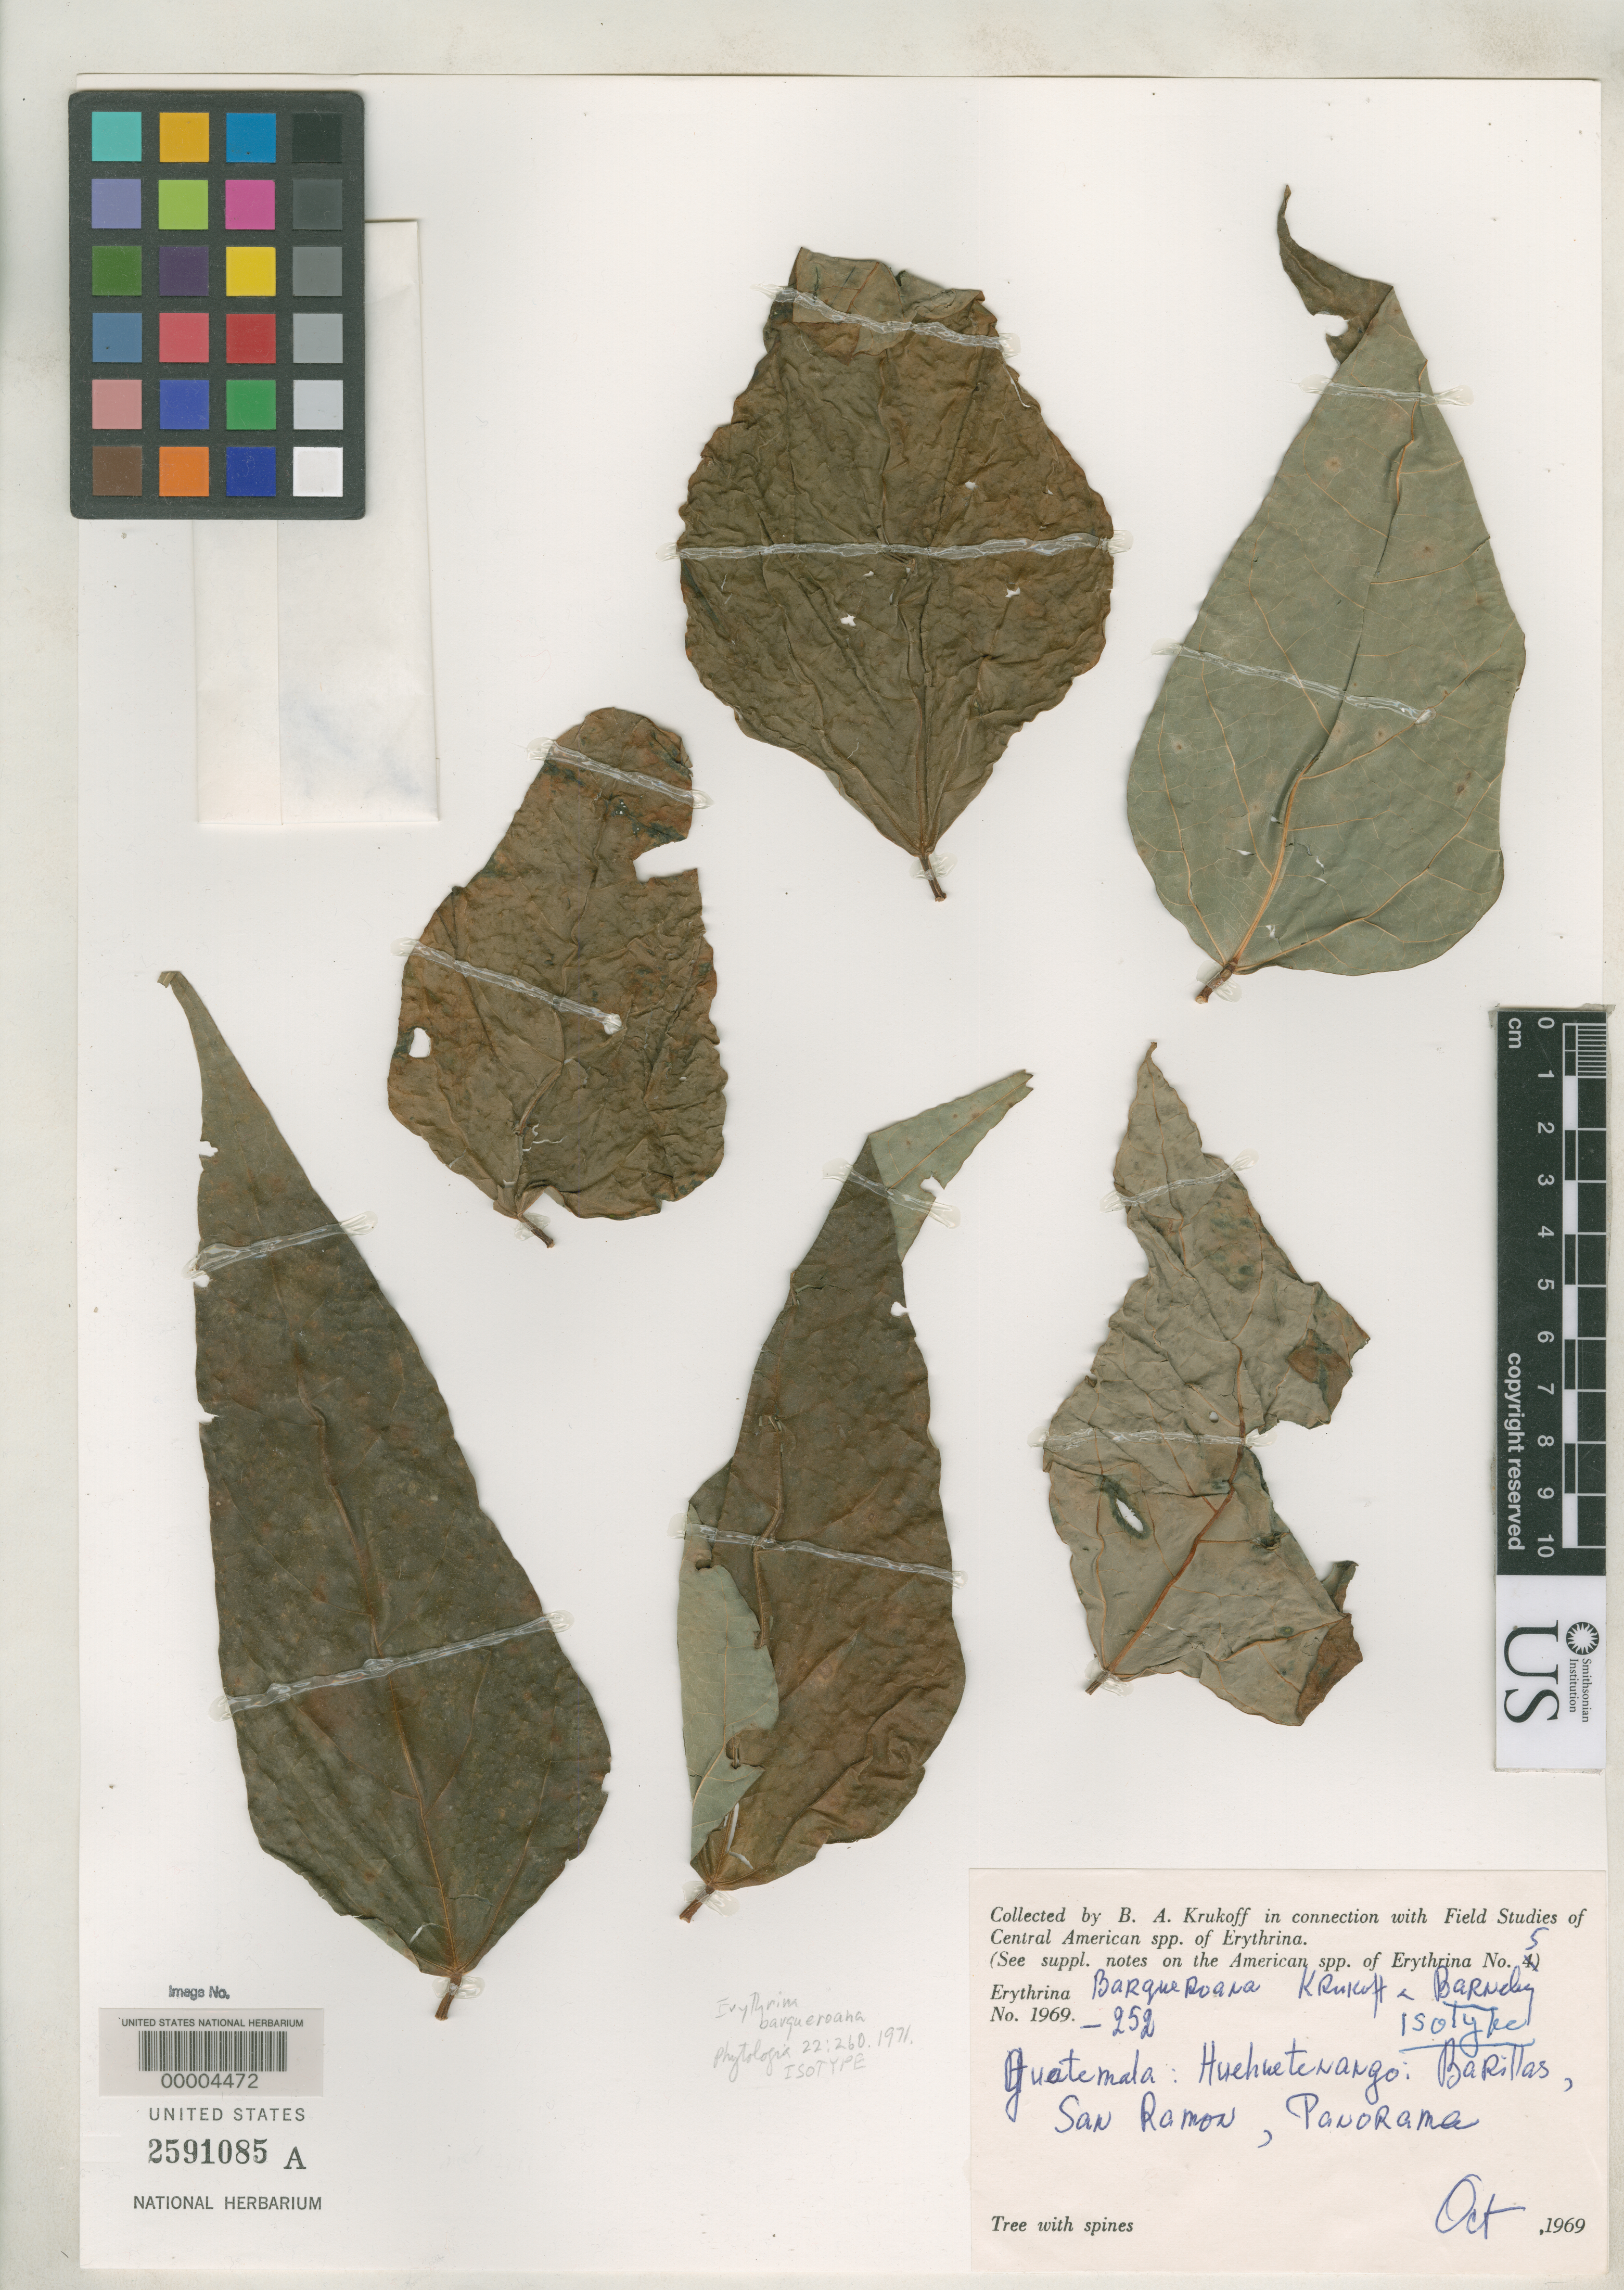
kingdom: Plantae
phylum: Tracheophyta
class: Magnoliopsida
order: Fabales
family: Fabaceae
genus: Erythrina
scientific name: Erythrina barqueroana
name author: Krukoff & Barneby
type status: Isotype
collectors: B. A. Krukoff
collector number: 1969-252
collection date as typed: Oct 1969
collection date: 1969-10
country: Guatemala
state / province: Huehuetenango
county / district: Barillas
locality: San Ramon, Panorama.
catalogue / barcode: US 2591085A